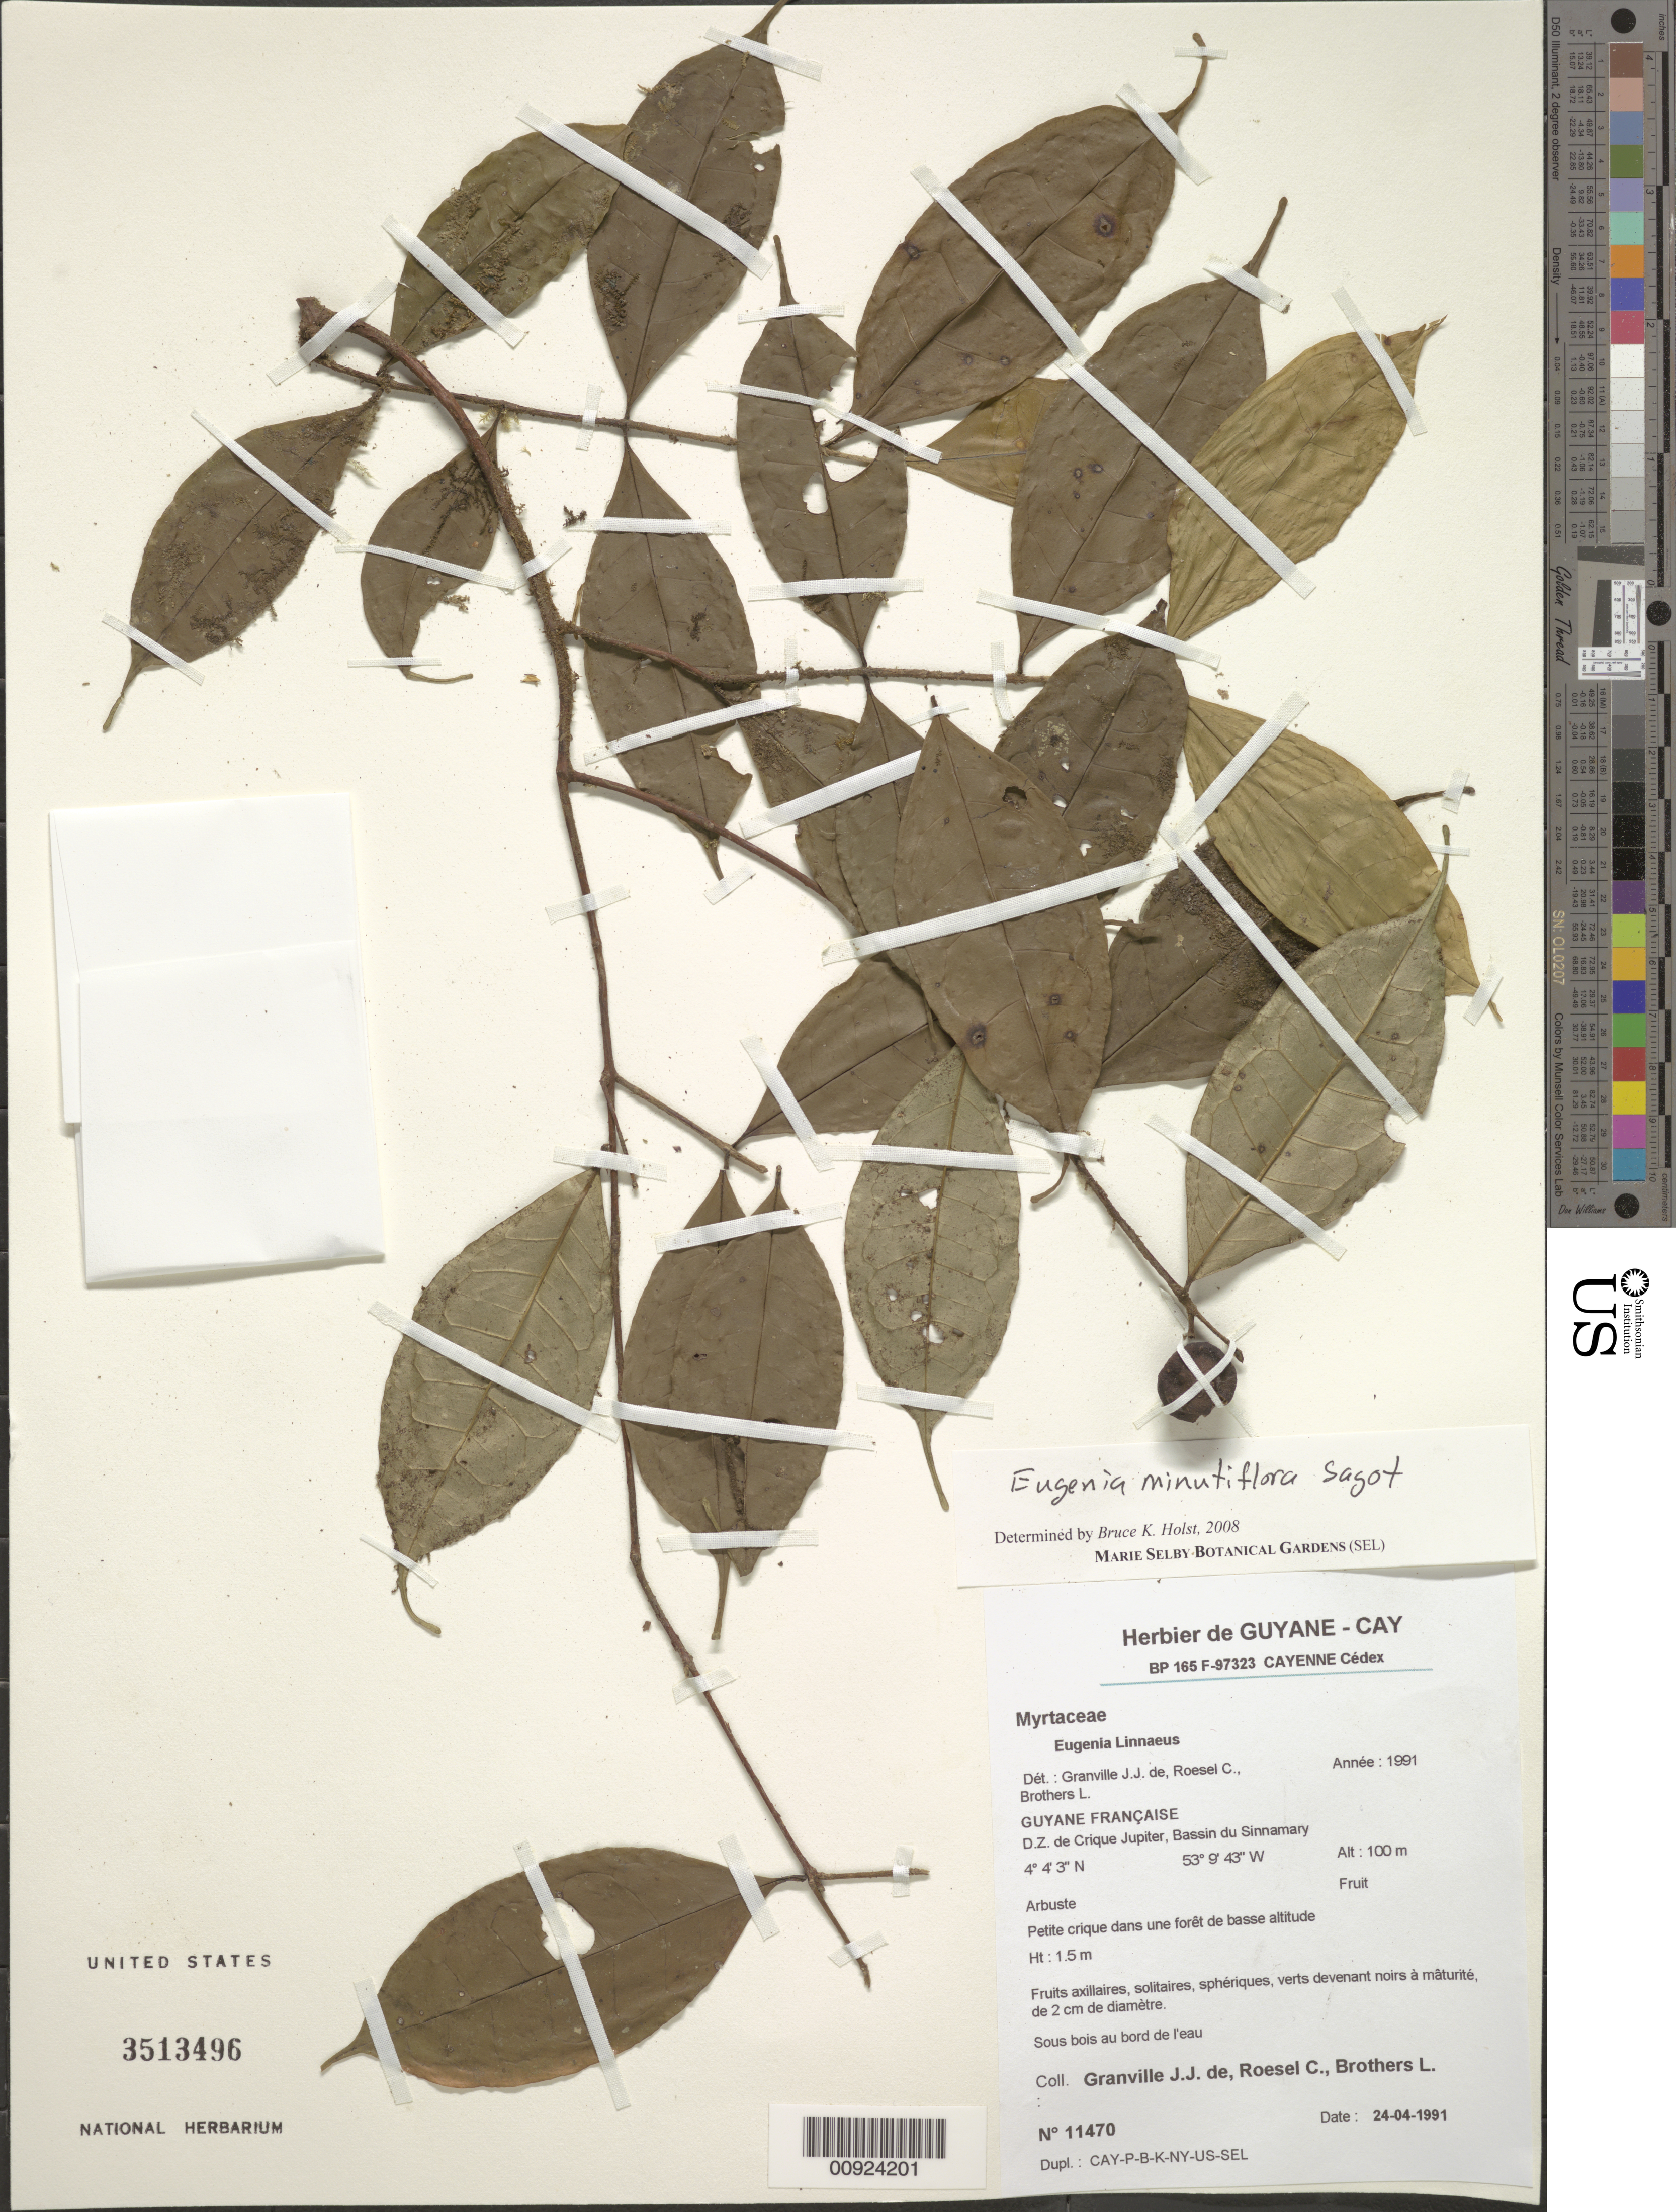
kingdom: Plantae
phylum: Tracheophyta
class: Magnoliopsida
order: Myrtales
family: Myrtaceae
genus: Eugenia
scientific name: Eugenia minutiflora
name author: Sagot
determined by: Holst, Bruce K.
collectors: J.-J. de Granville, C. S. Roesel & L. Brothers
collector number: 11470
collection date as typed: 24-Apr-91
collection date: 1991-04-24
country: French Guiana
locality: D.Z. de Crique Jupiter, Bassin du Sinnamary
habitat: Petite crique dans une foret de basse altitude. Sous bois au bord de l'eau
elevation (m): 100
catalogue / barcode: US 3513496